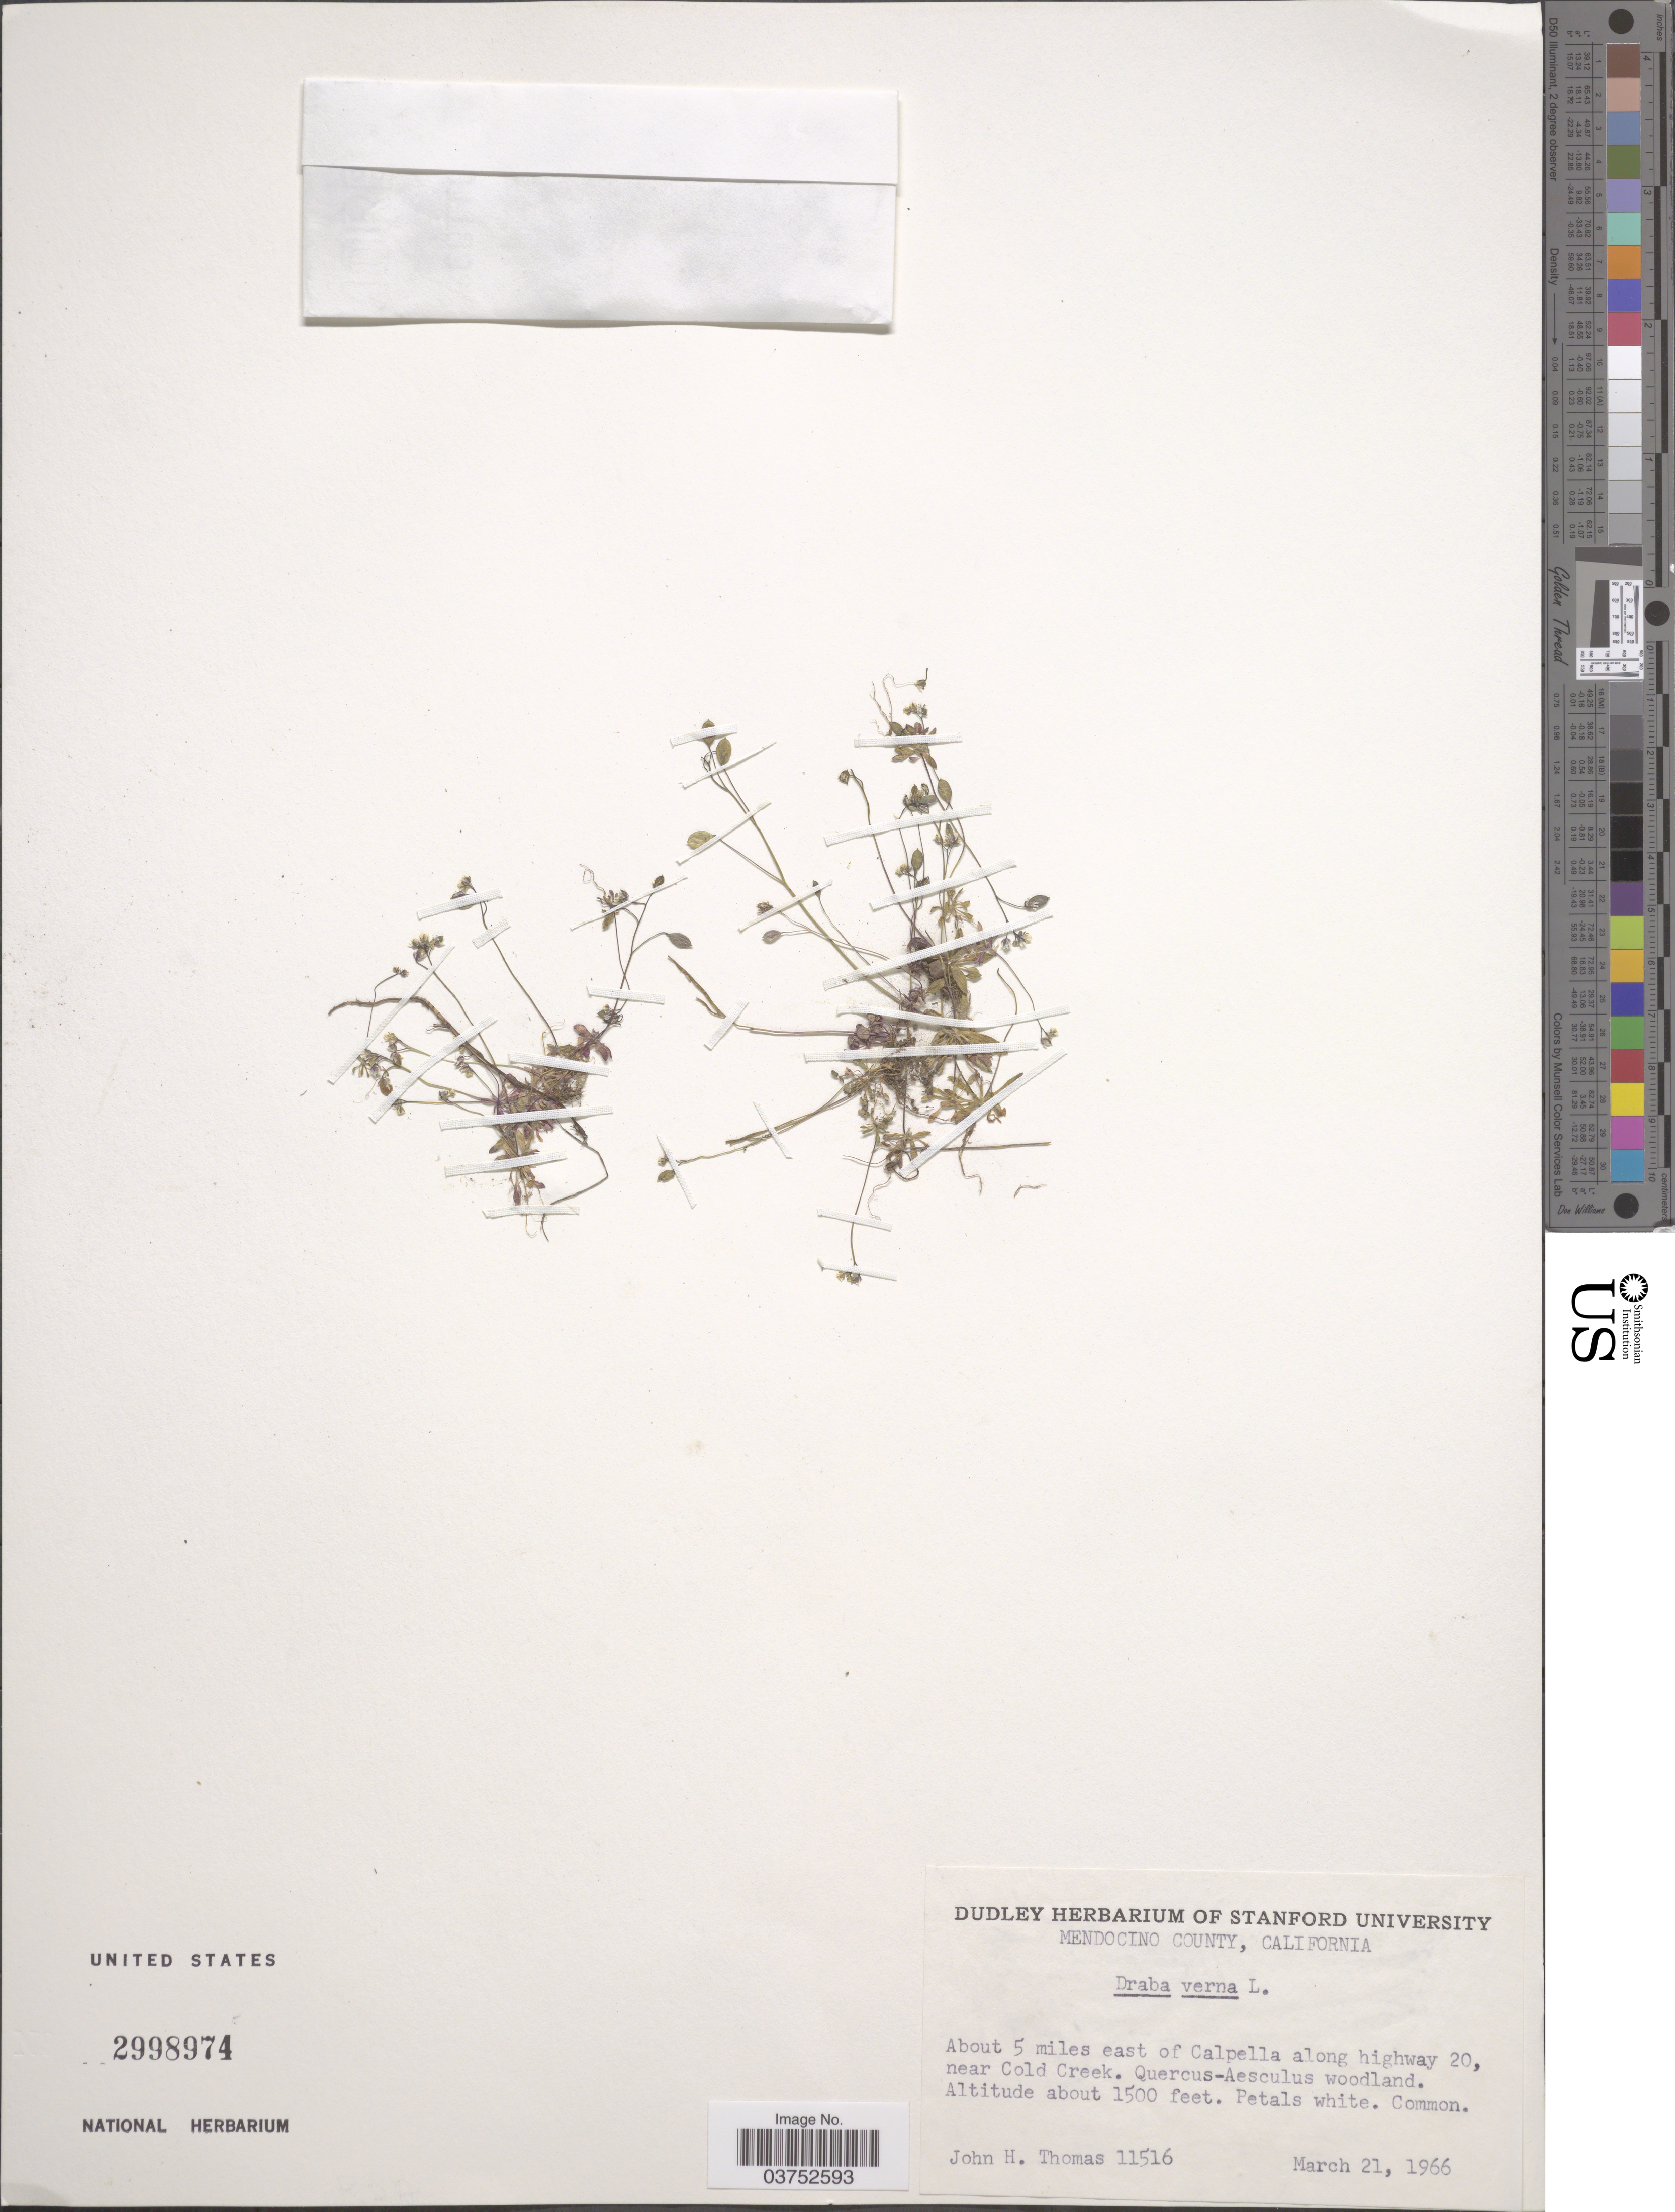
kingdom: Plantae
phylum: Tracheophyta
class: Magnoliopsida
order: Brassicales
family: Brassicaceae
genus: Draba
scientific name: Draba verna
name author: L.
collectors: J. H. Thomas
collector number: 11516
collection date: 1966-03-21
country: United States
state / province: California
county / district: Mendocino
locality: Mendocino County. About 5 miles east of Calpella along highway 20, near Cold Creek.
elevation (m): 457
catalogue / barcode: US 2998974